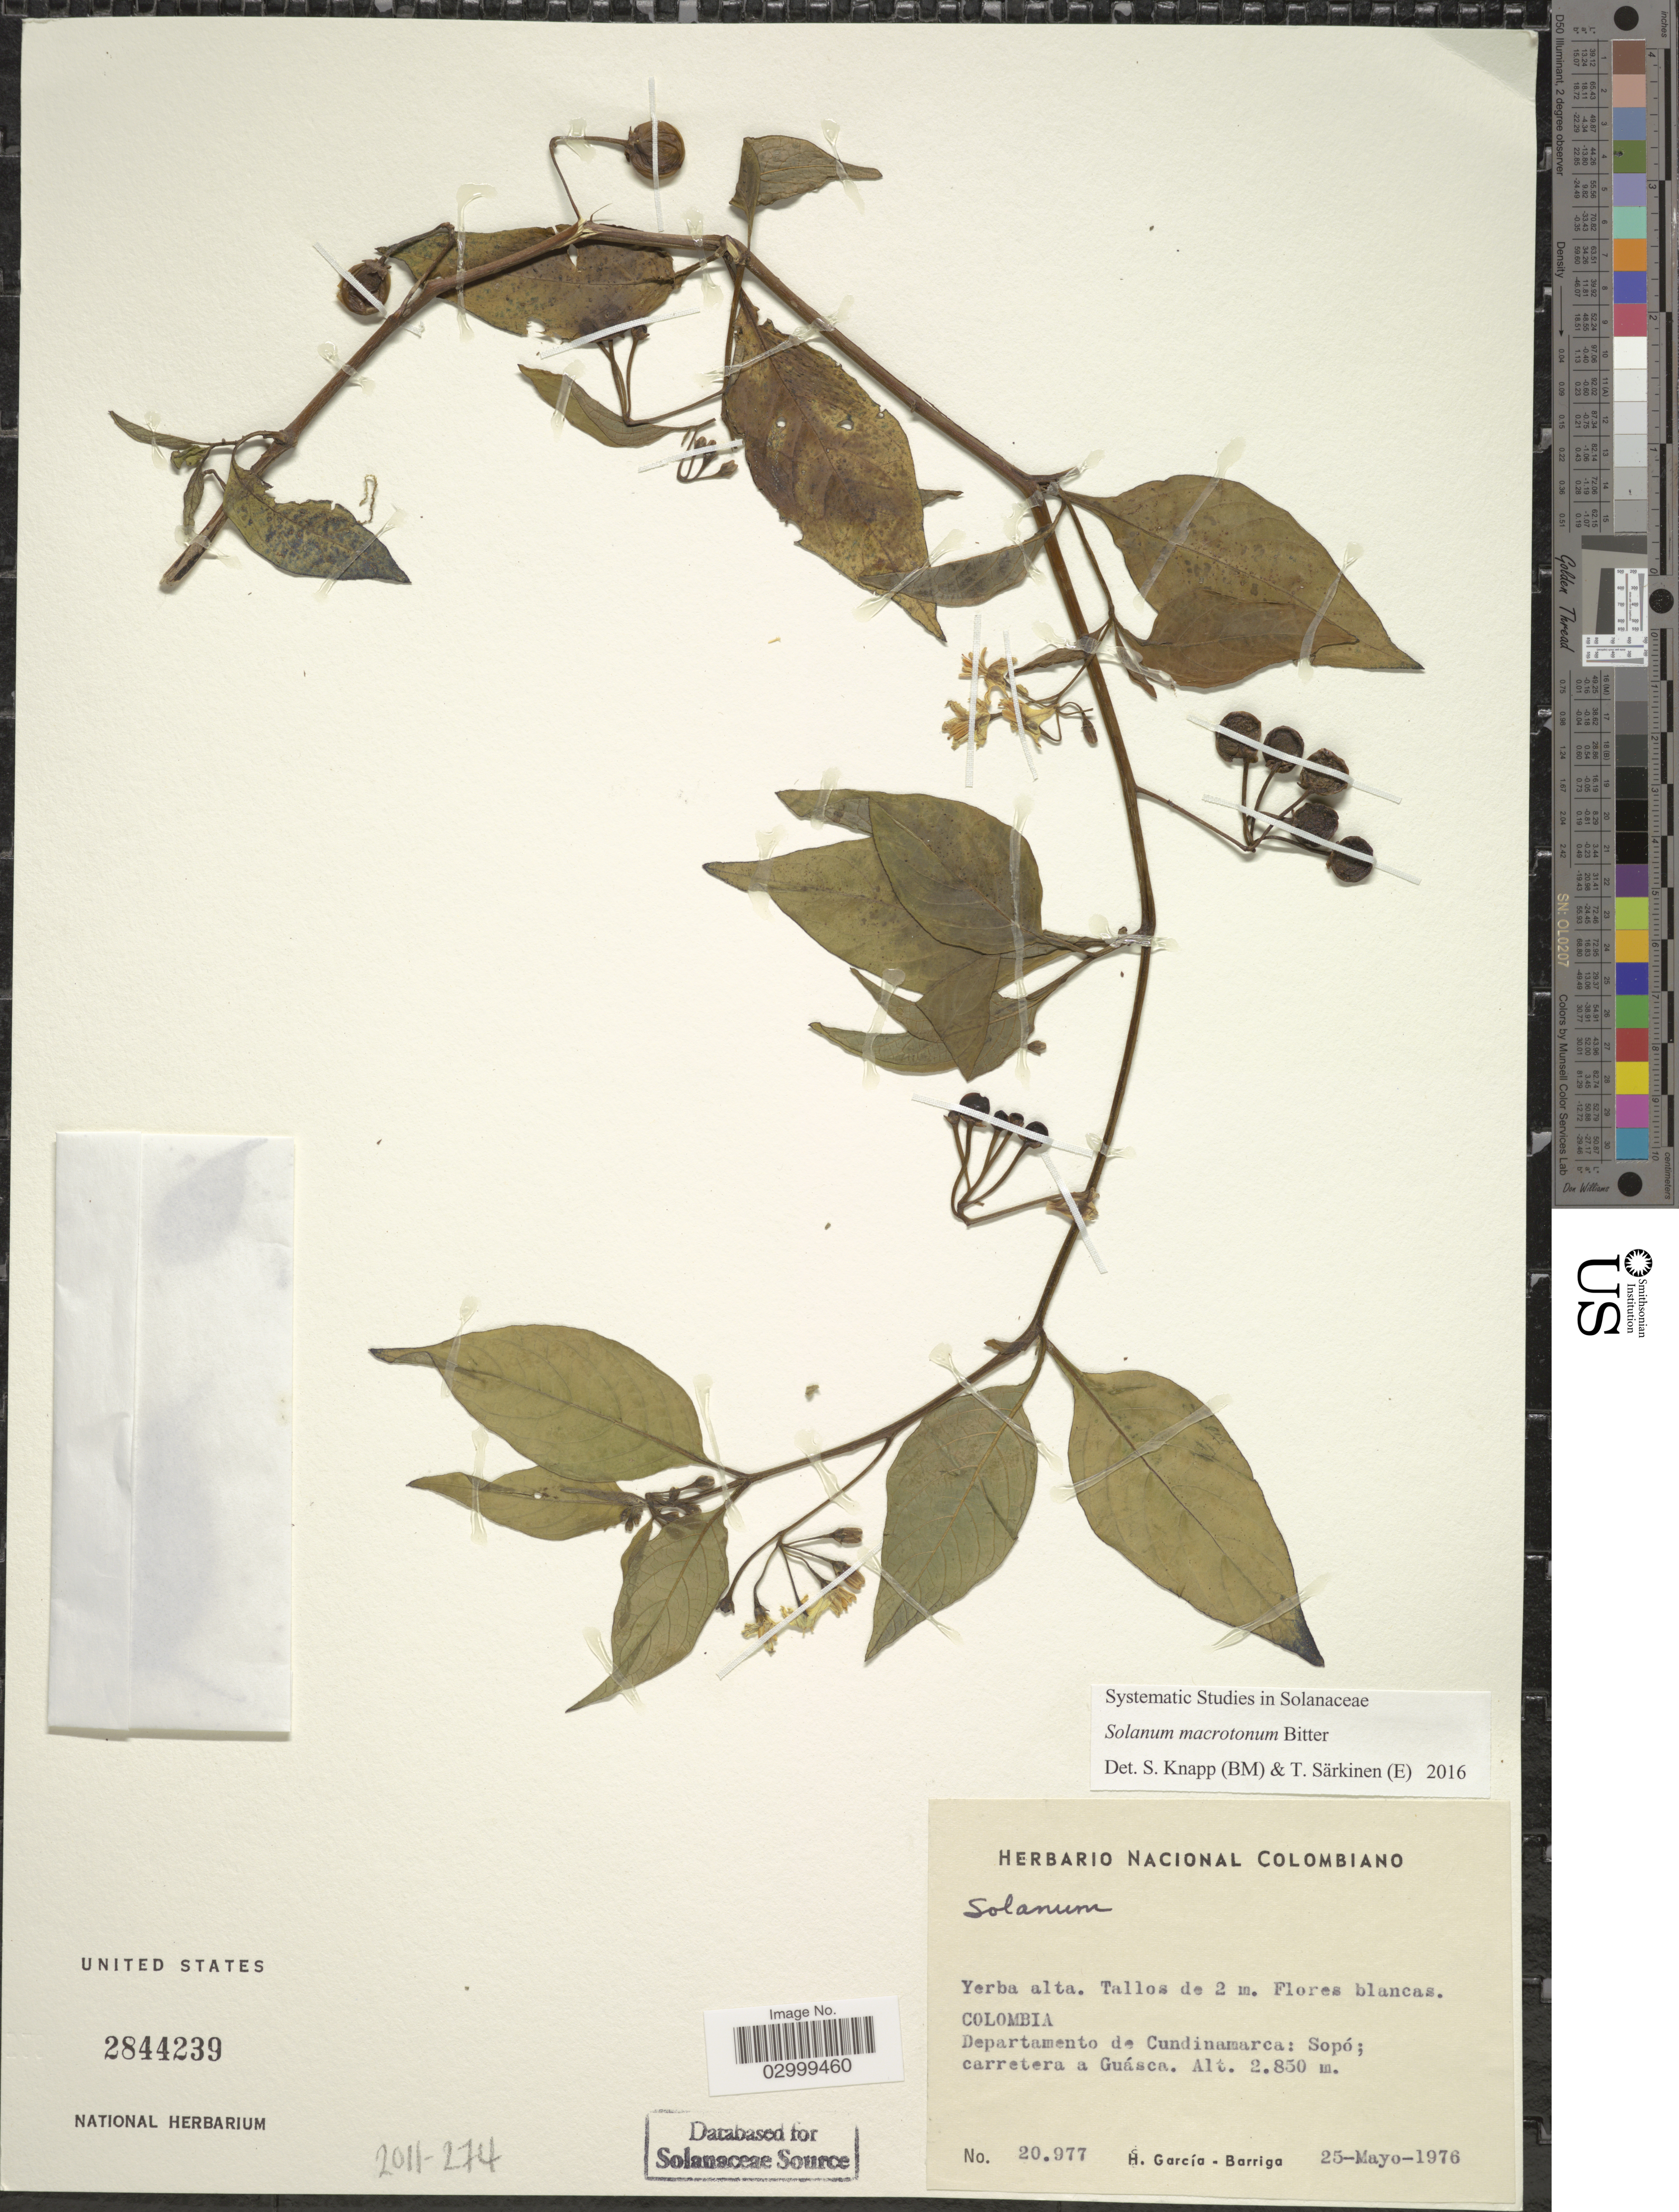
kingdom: Plantae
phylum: Tracheophyta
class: Magnoliopsida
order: Solanales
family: Solanaceae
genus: Solanum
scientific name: Solanum macrotonum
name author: Bitter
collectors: H. García Barriga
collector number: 20977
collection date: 1976-05-25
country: Colombia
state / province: Cundinamarca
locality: Departamento de Cundinamarca: Sopó; carretera a Guásca.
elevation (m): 2850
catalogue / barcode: US 2844239